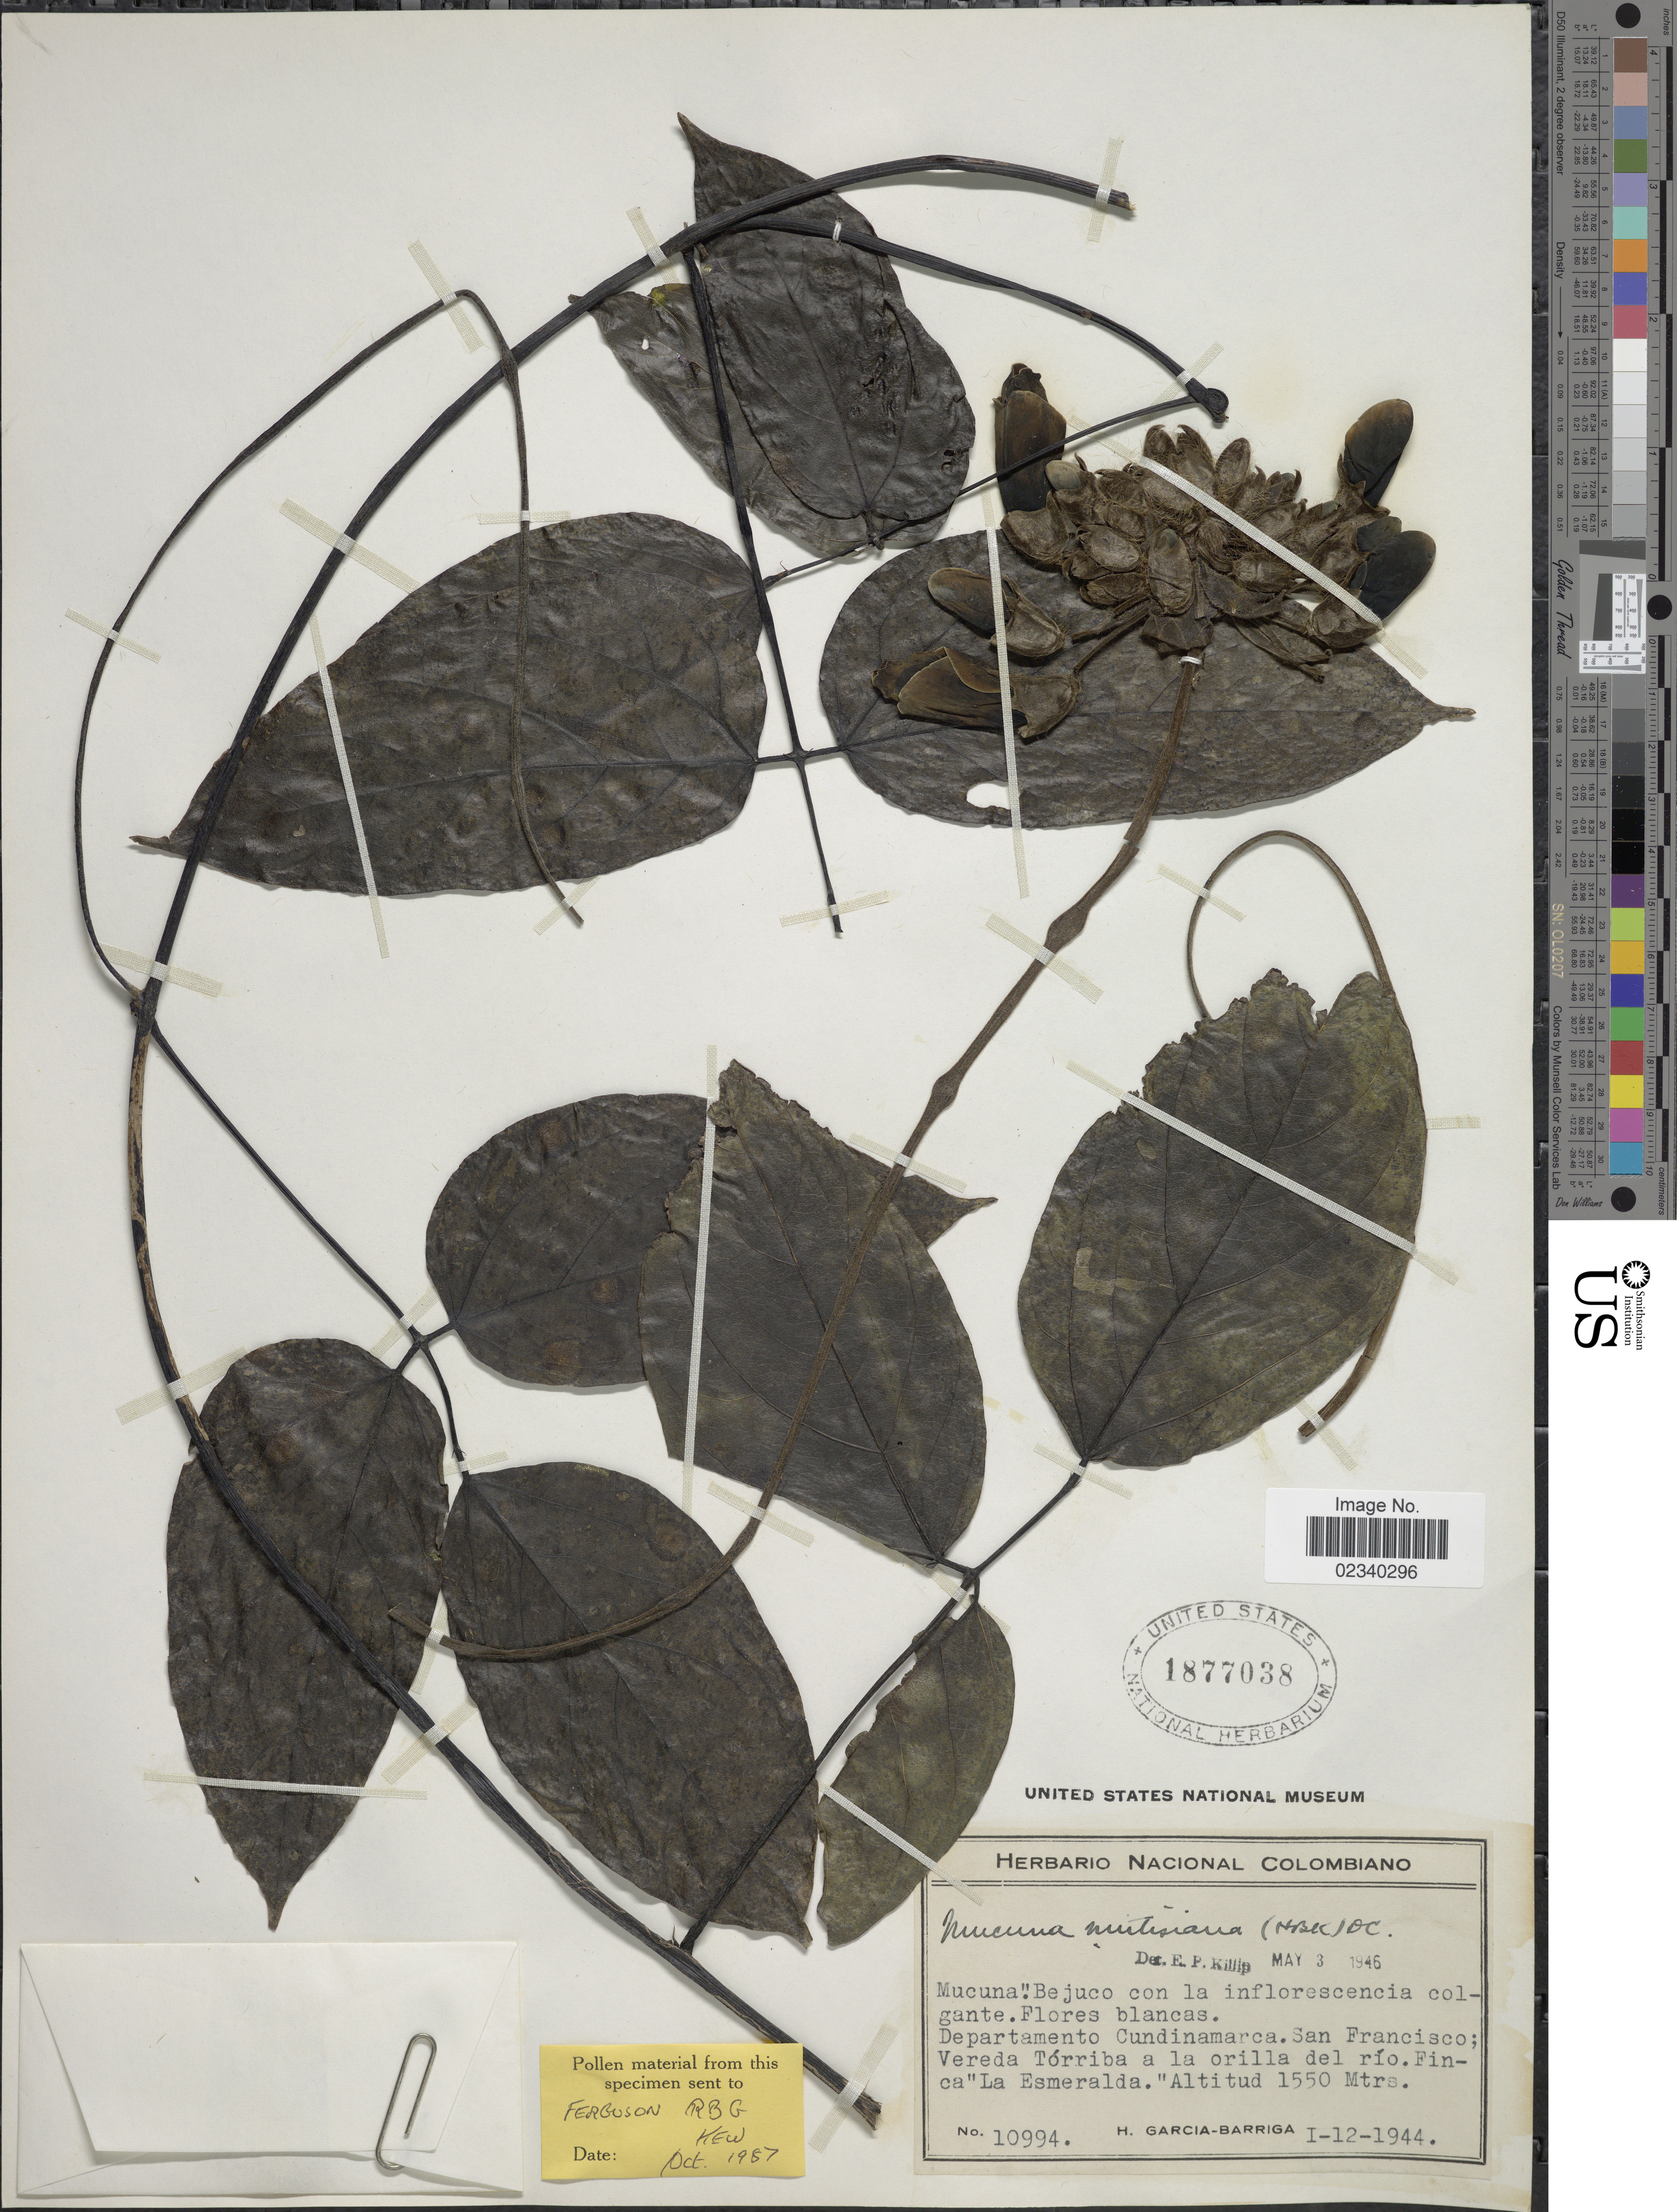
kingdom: Plantae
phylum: Tracheophyta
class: Magnoliopsida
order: Fabales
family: Fabaceae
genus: Mucuna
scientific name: Mucuna mutisiana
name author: (Kunth) DC.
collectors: H. García Barriga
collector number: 10994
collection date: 1944-12-01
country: Colombia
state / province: Cundinamarca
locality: Departamento Cundinamarca. San Francisco; Vereda Torriba a la orilla del rio. Finca "La Esmeralda"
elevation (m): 1550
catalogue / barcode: US 1877038